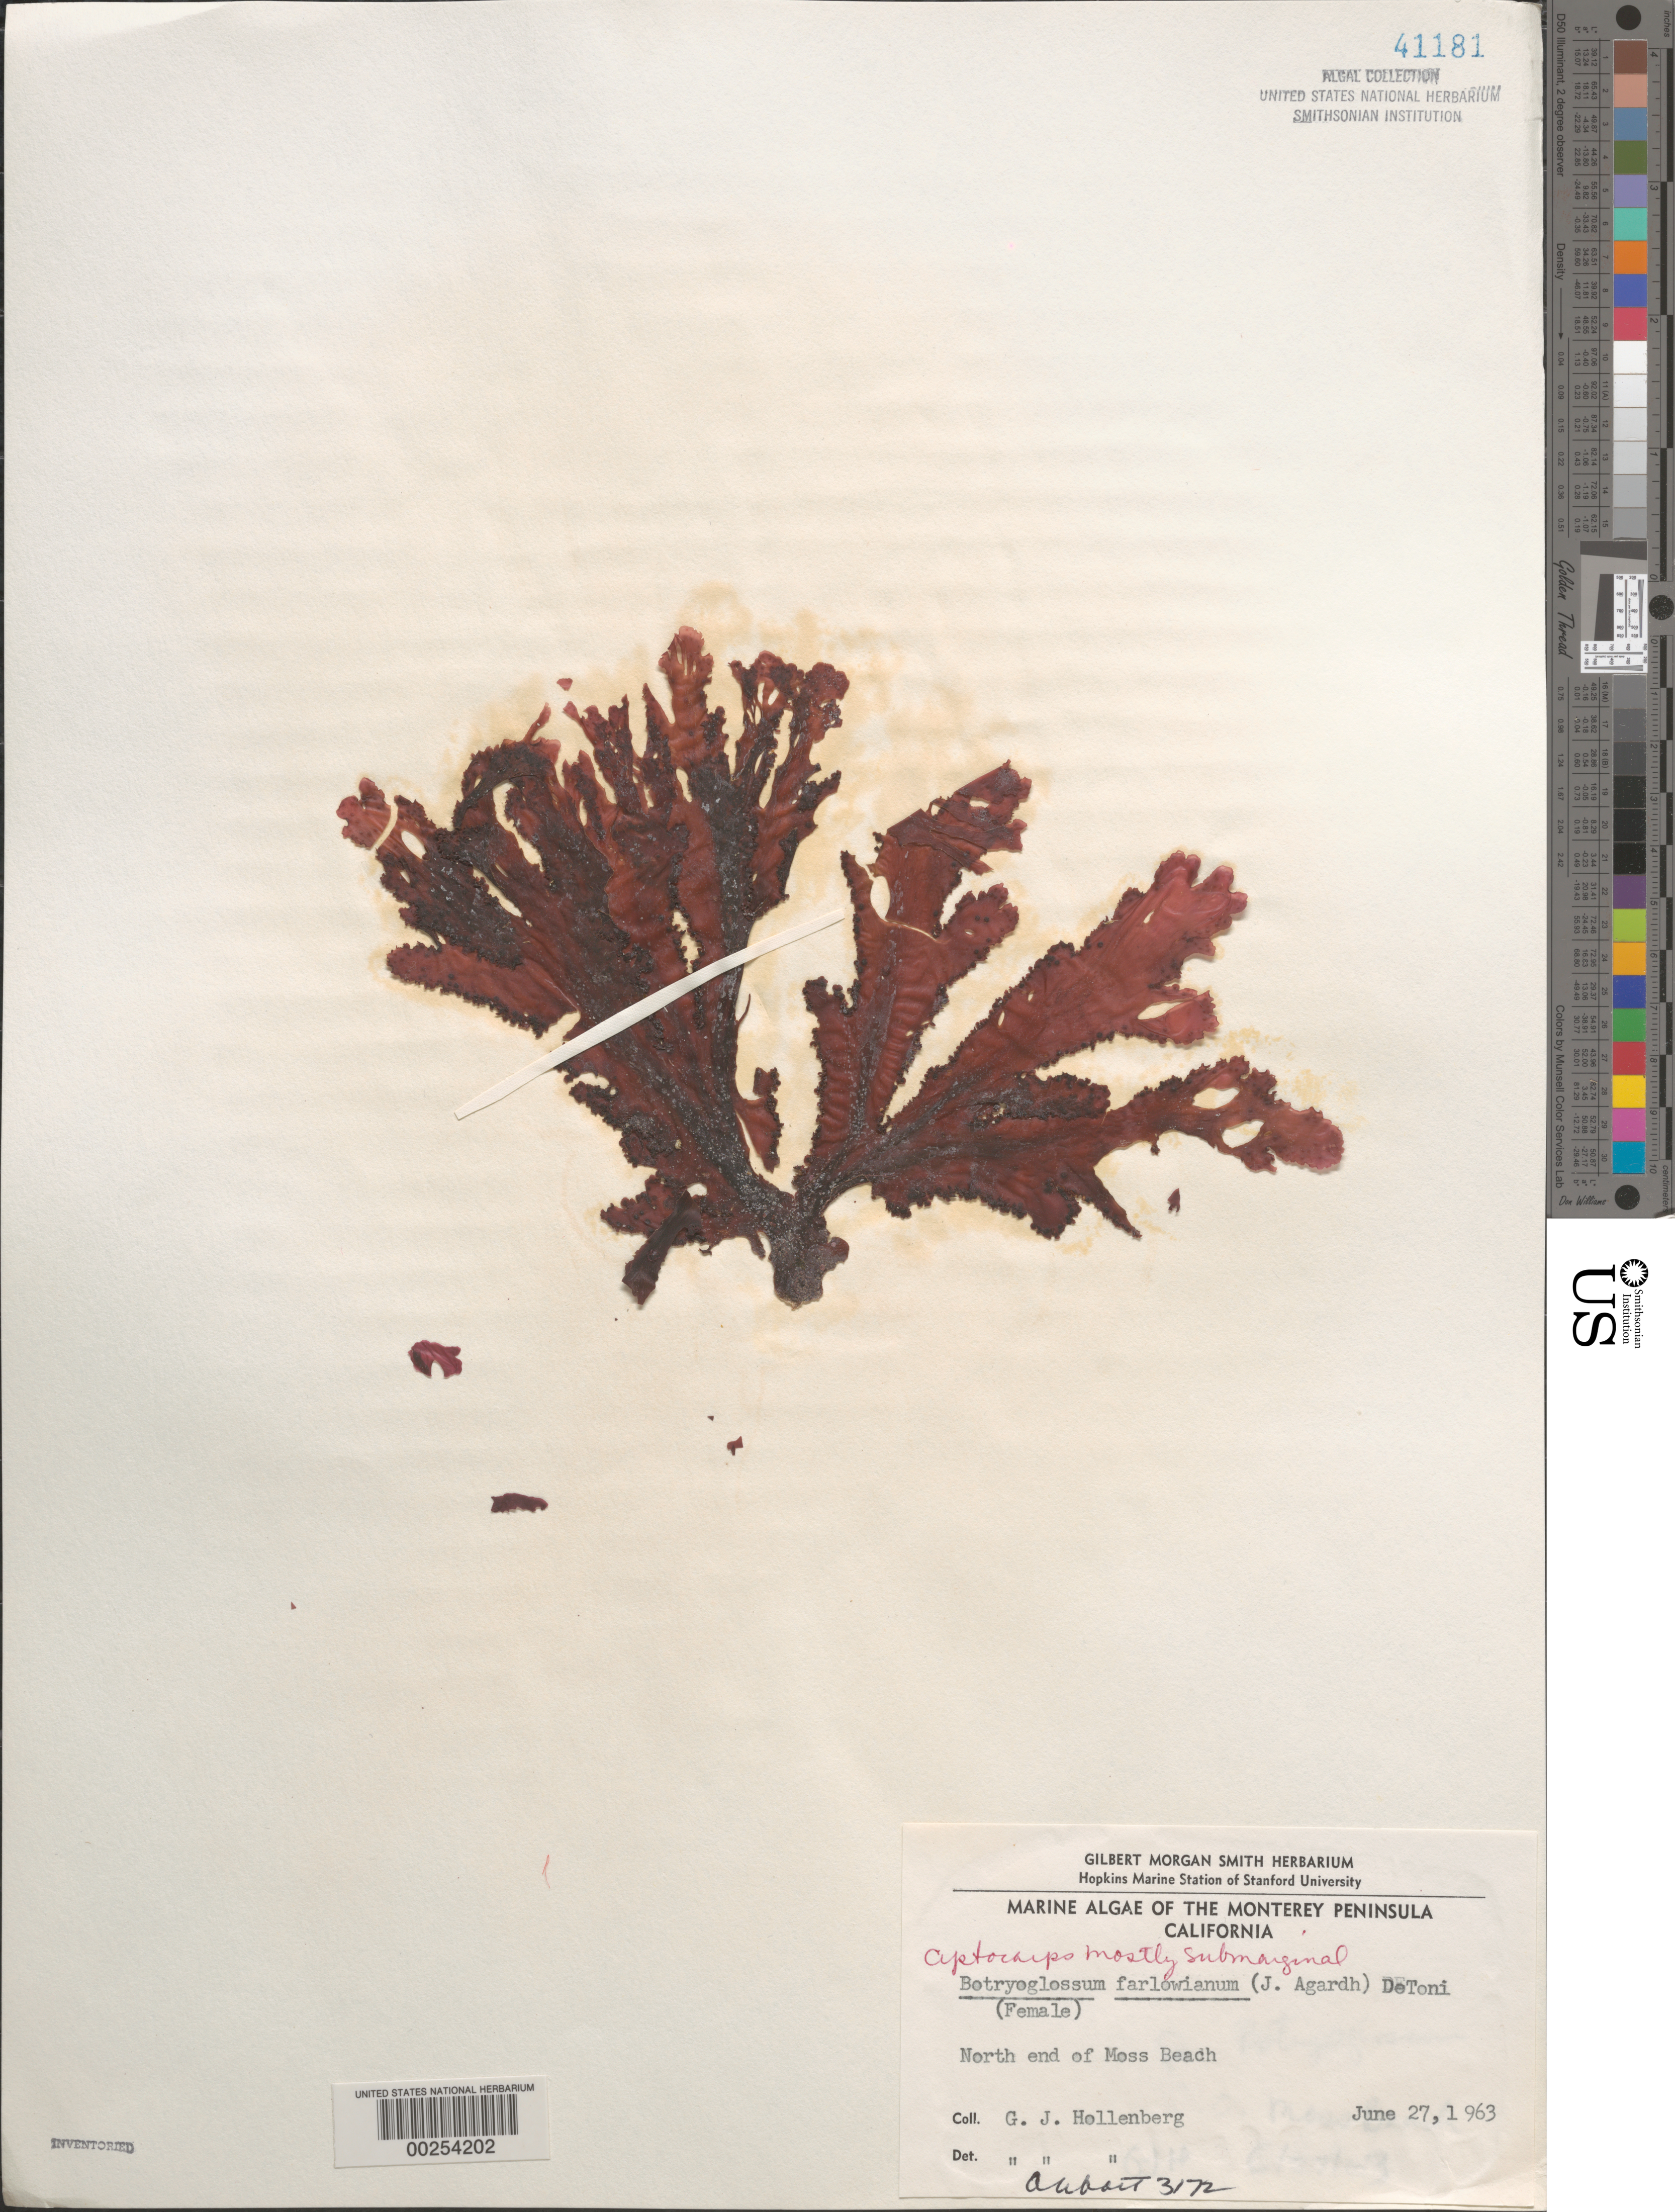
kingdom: Plantae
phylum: Rhodophyta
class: Florideophyceae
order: Ceramiales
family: Delesseriaceae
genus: Botryoglossum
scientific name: Botryoglossum farlowianum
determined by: Abbott, Isabella A.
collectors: G. Hollenberg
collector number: IAA 3172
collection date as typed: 27 Jun 1963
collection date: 1963-06-27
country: United States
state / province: California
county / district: Monterey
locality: Moss Beach, Monterey Peninsula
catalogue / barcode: US 41181